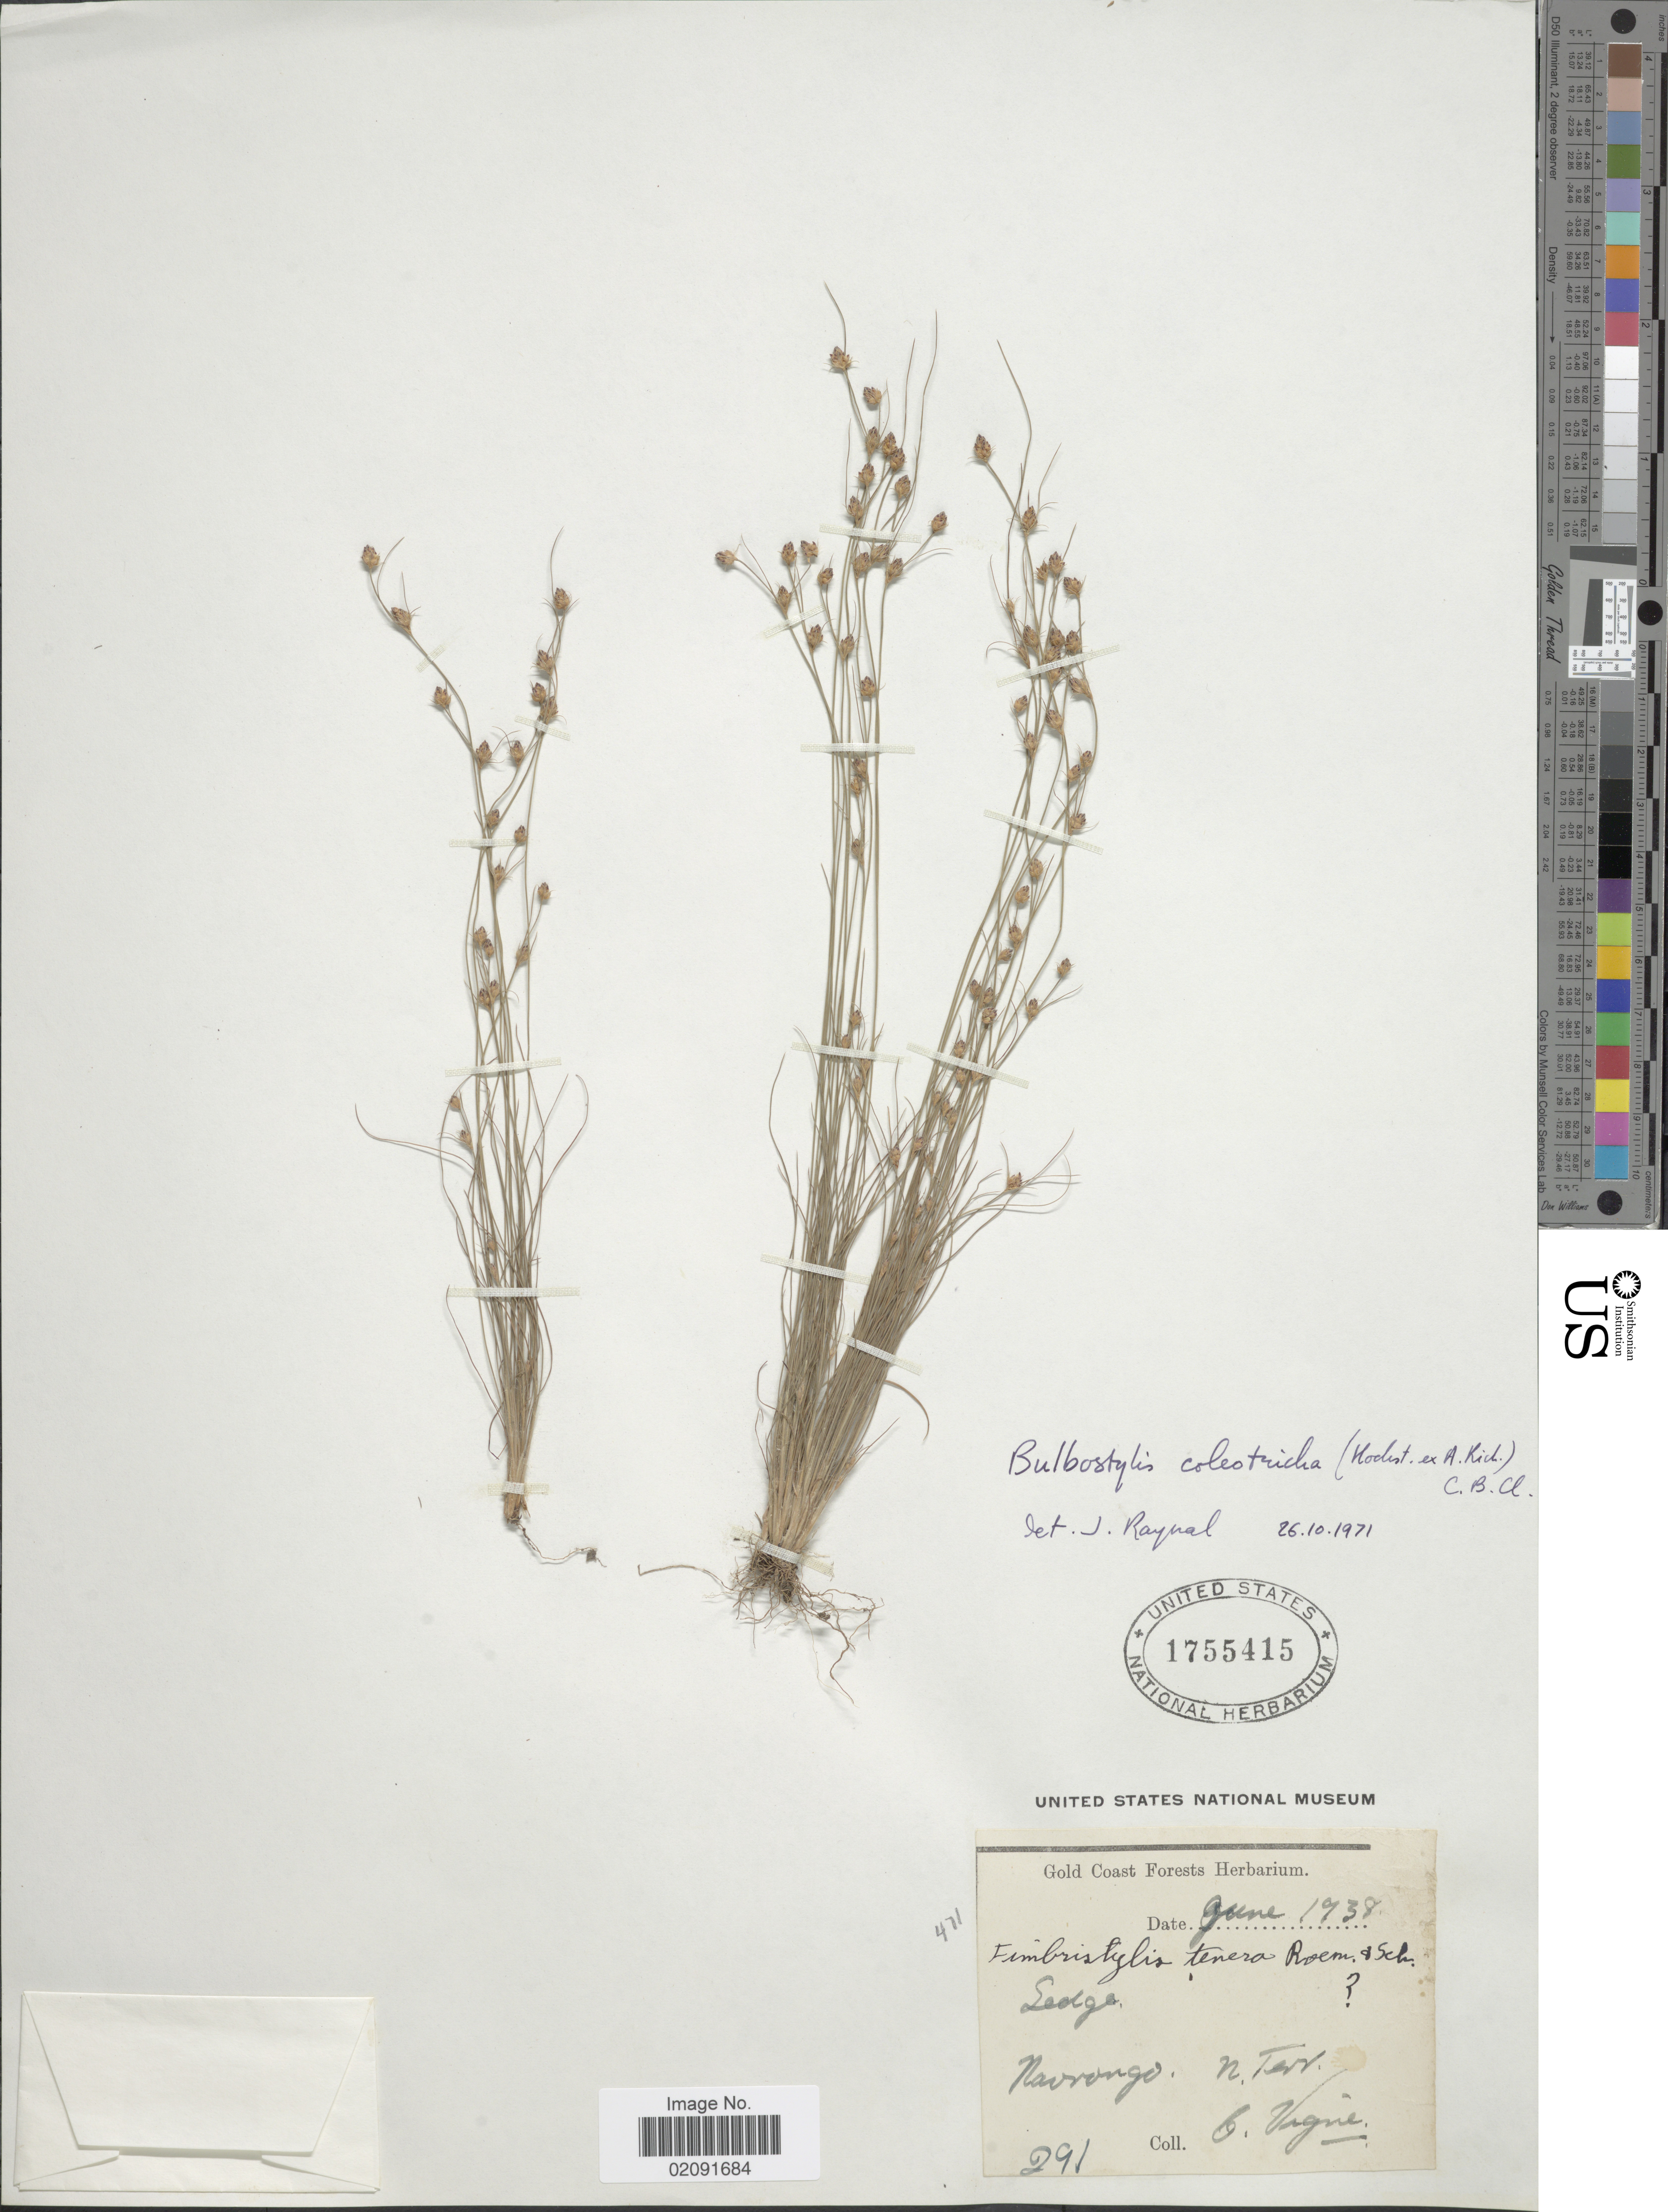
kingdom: Plantae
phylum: Tracheophyta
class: Liliopsida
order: Poales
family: Cyperaceae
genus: Bulbostylis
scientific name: Bulbostylis coleotricha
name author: (Hochst. ex A. Rich.) C.B. Clarke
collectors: C. Vigne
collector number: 291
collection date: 1938-06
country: Ghana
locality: Navrongo. N. Terr.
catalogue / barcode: US 1755415